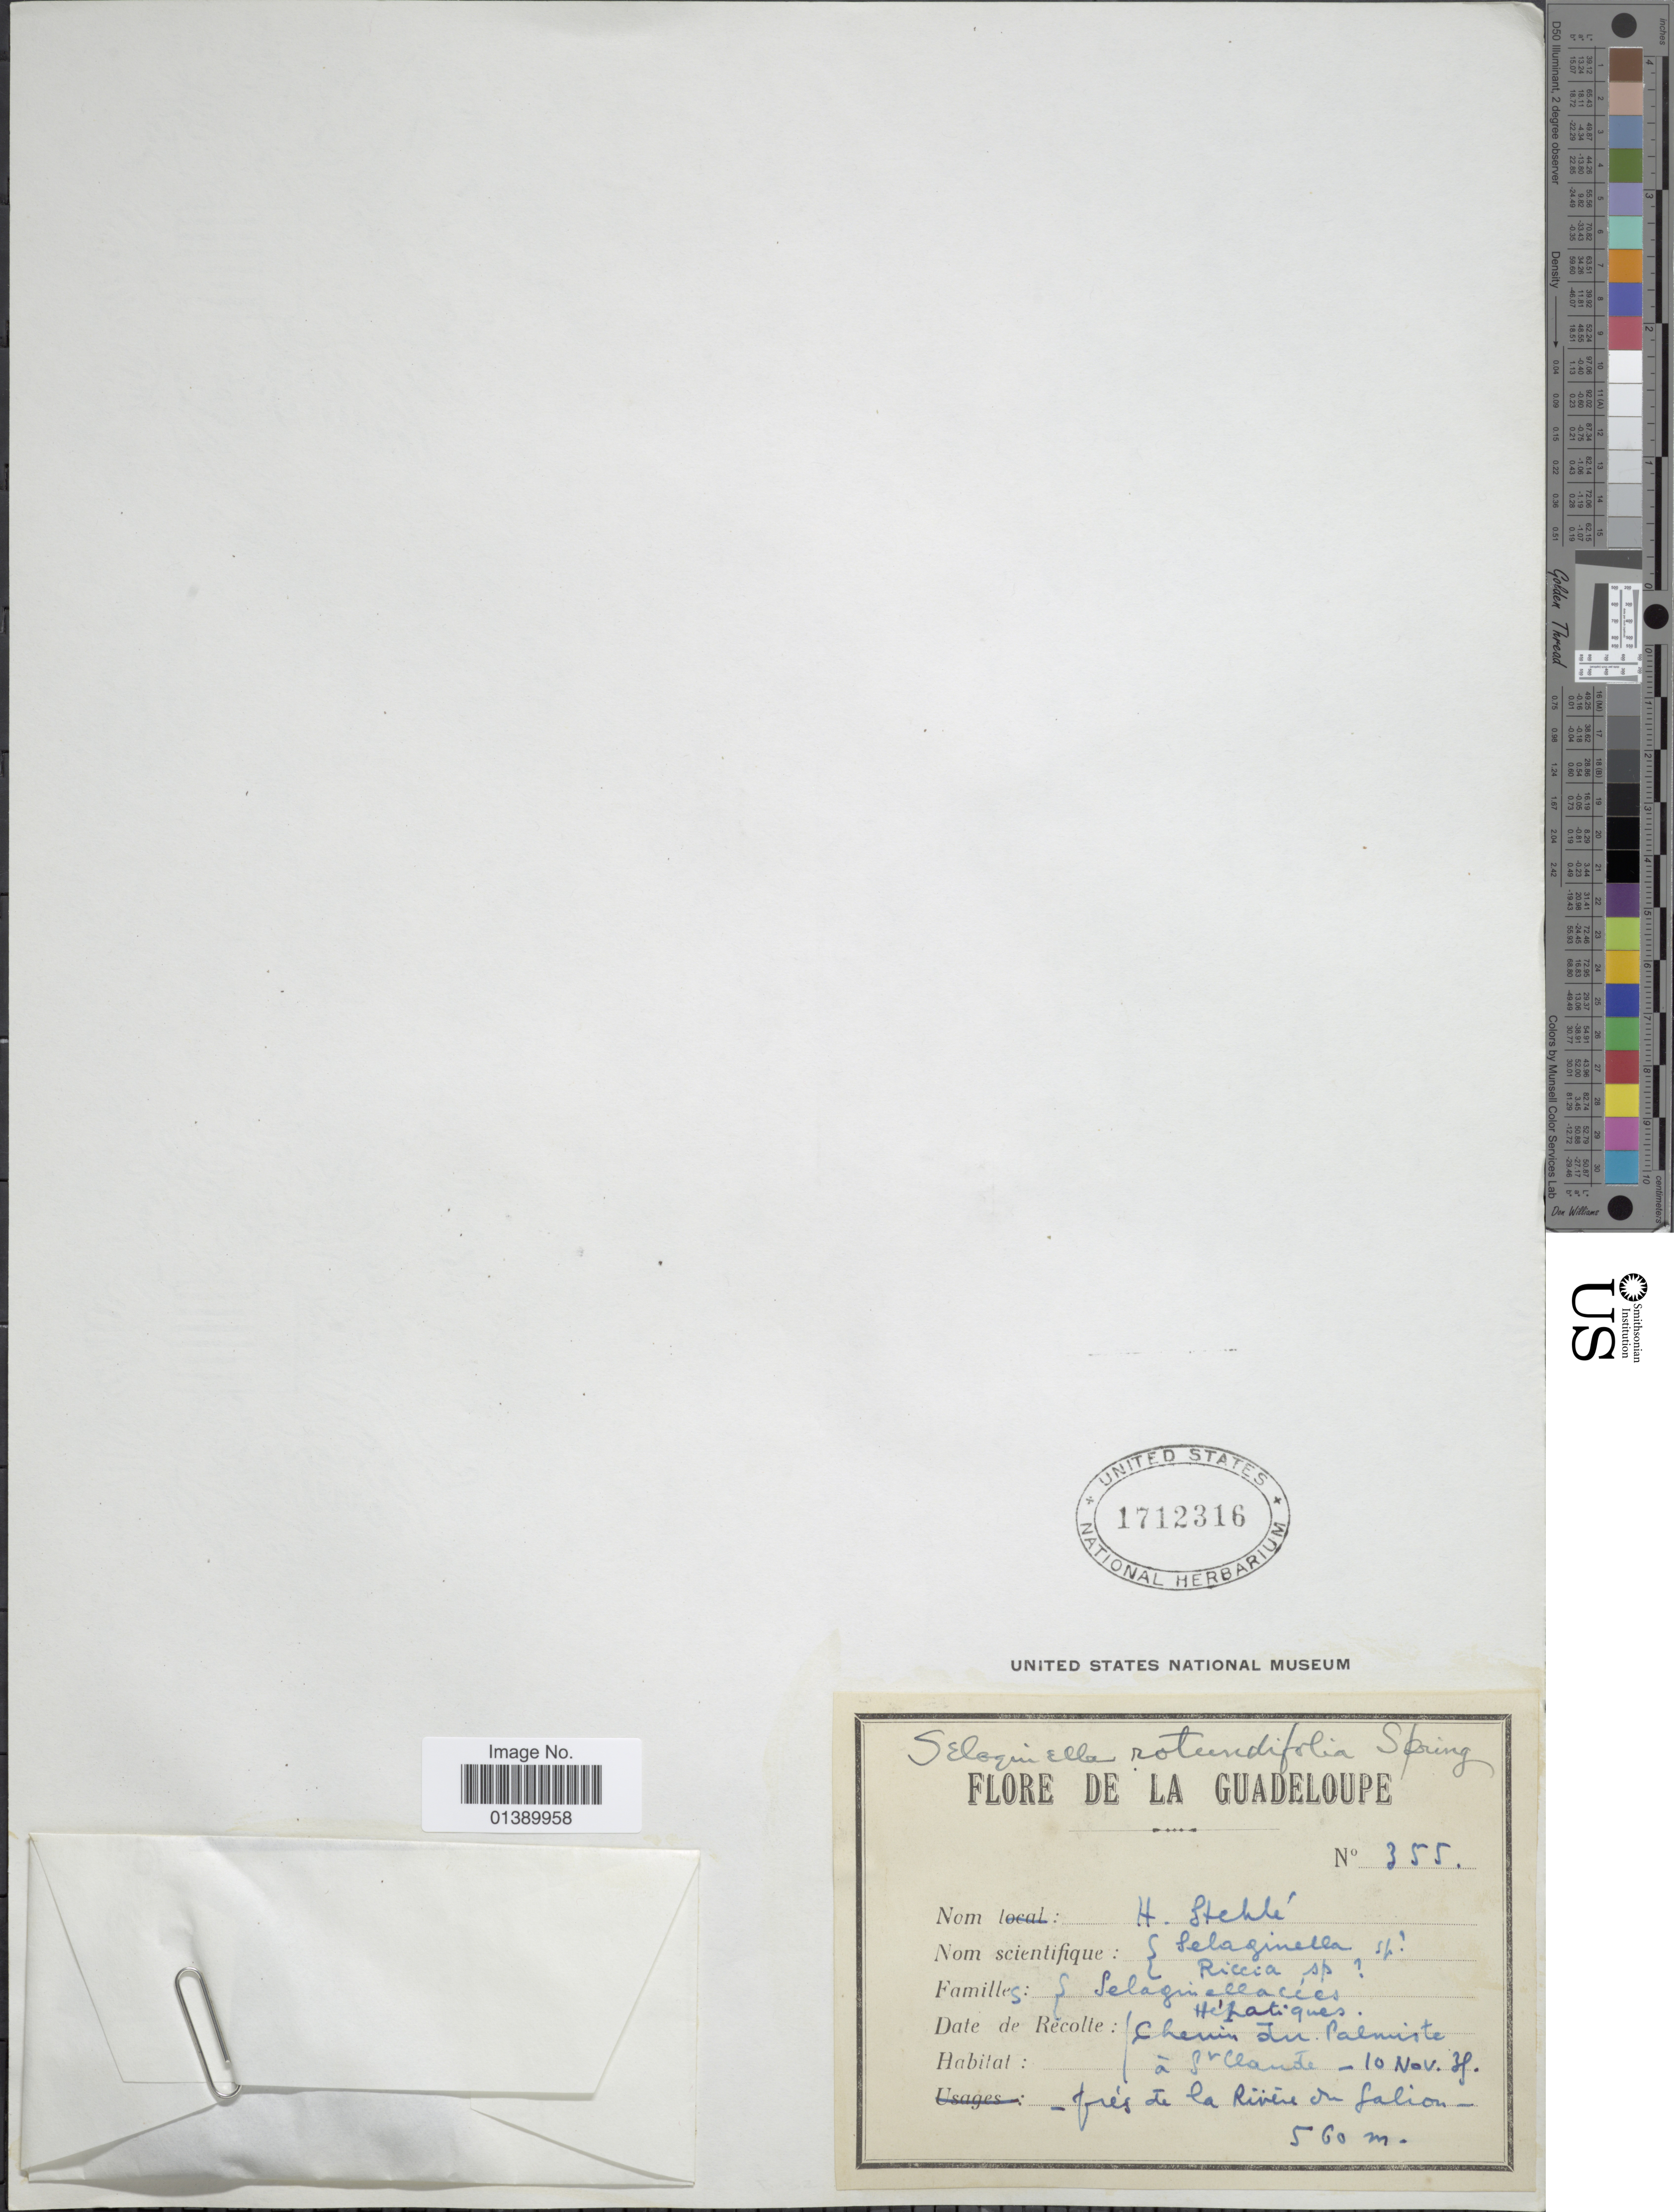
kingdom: Plantae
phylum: Tracheophyta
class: Lycopodiopsida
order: Selaginellales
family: Selaginellaceae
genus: Selaginella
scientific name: Selaginella rotundifolia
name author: Spring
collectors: H. Stehlé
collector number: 355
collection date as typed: Transcribed d/m/y: 10/11/39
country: Guadeloupe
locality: Chemin du Palmiste à St Claude.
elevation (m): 560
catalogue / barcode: US 1712316